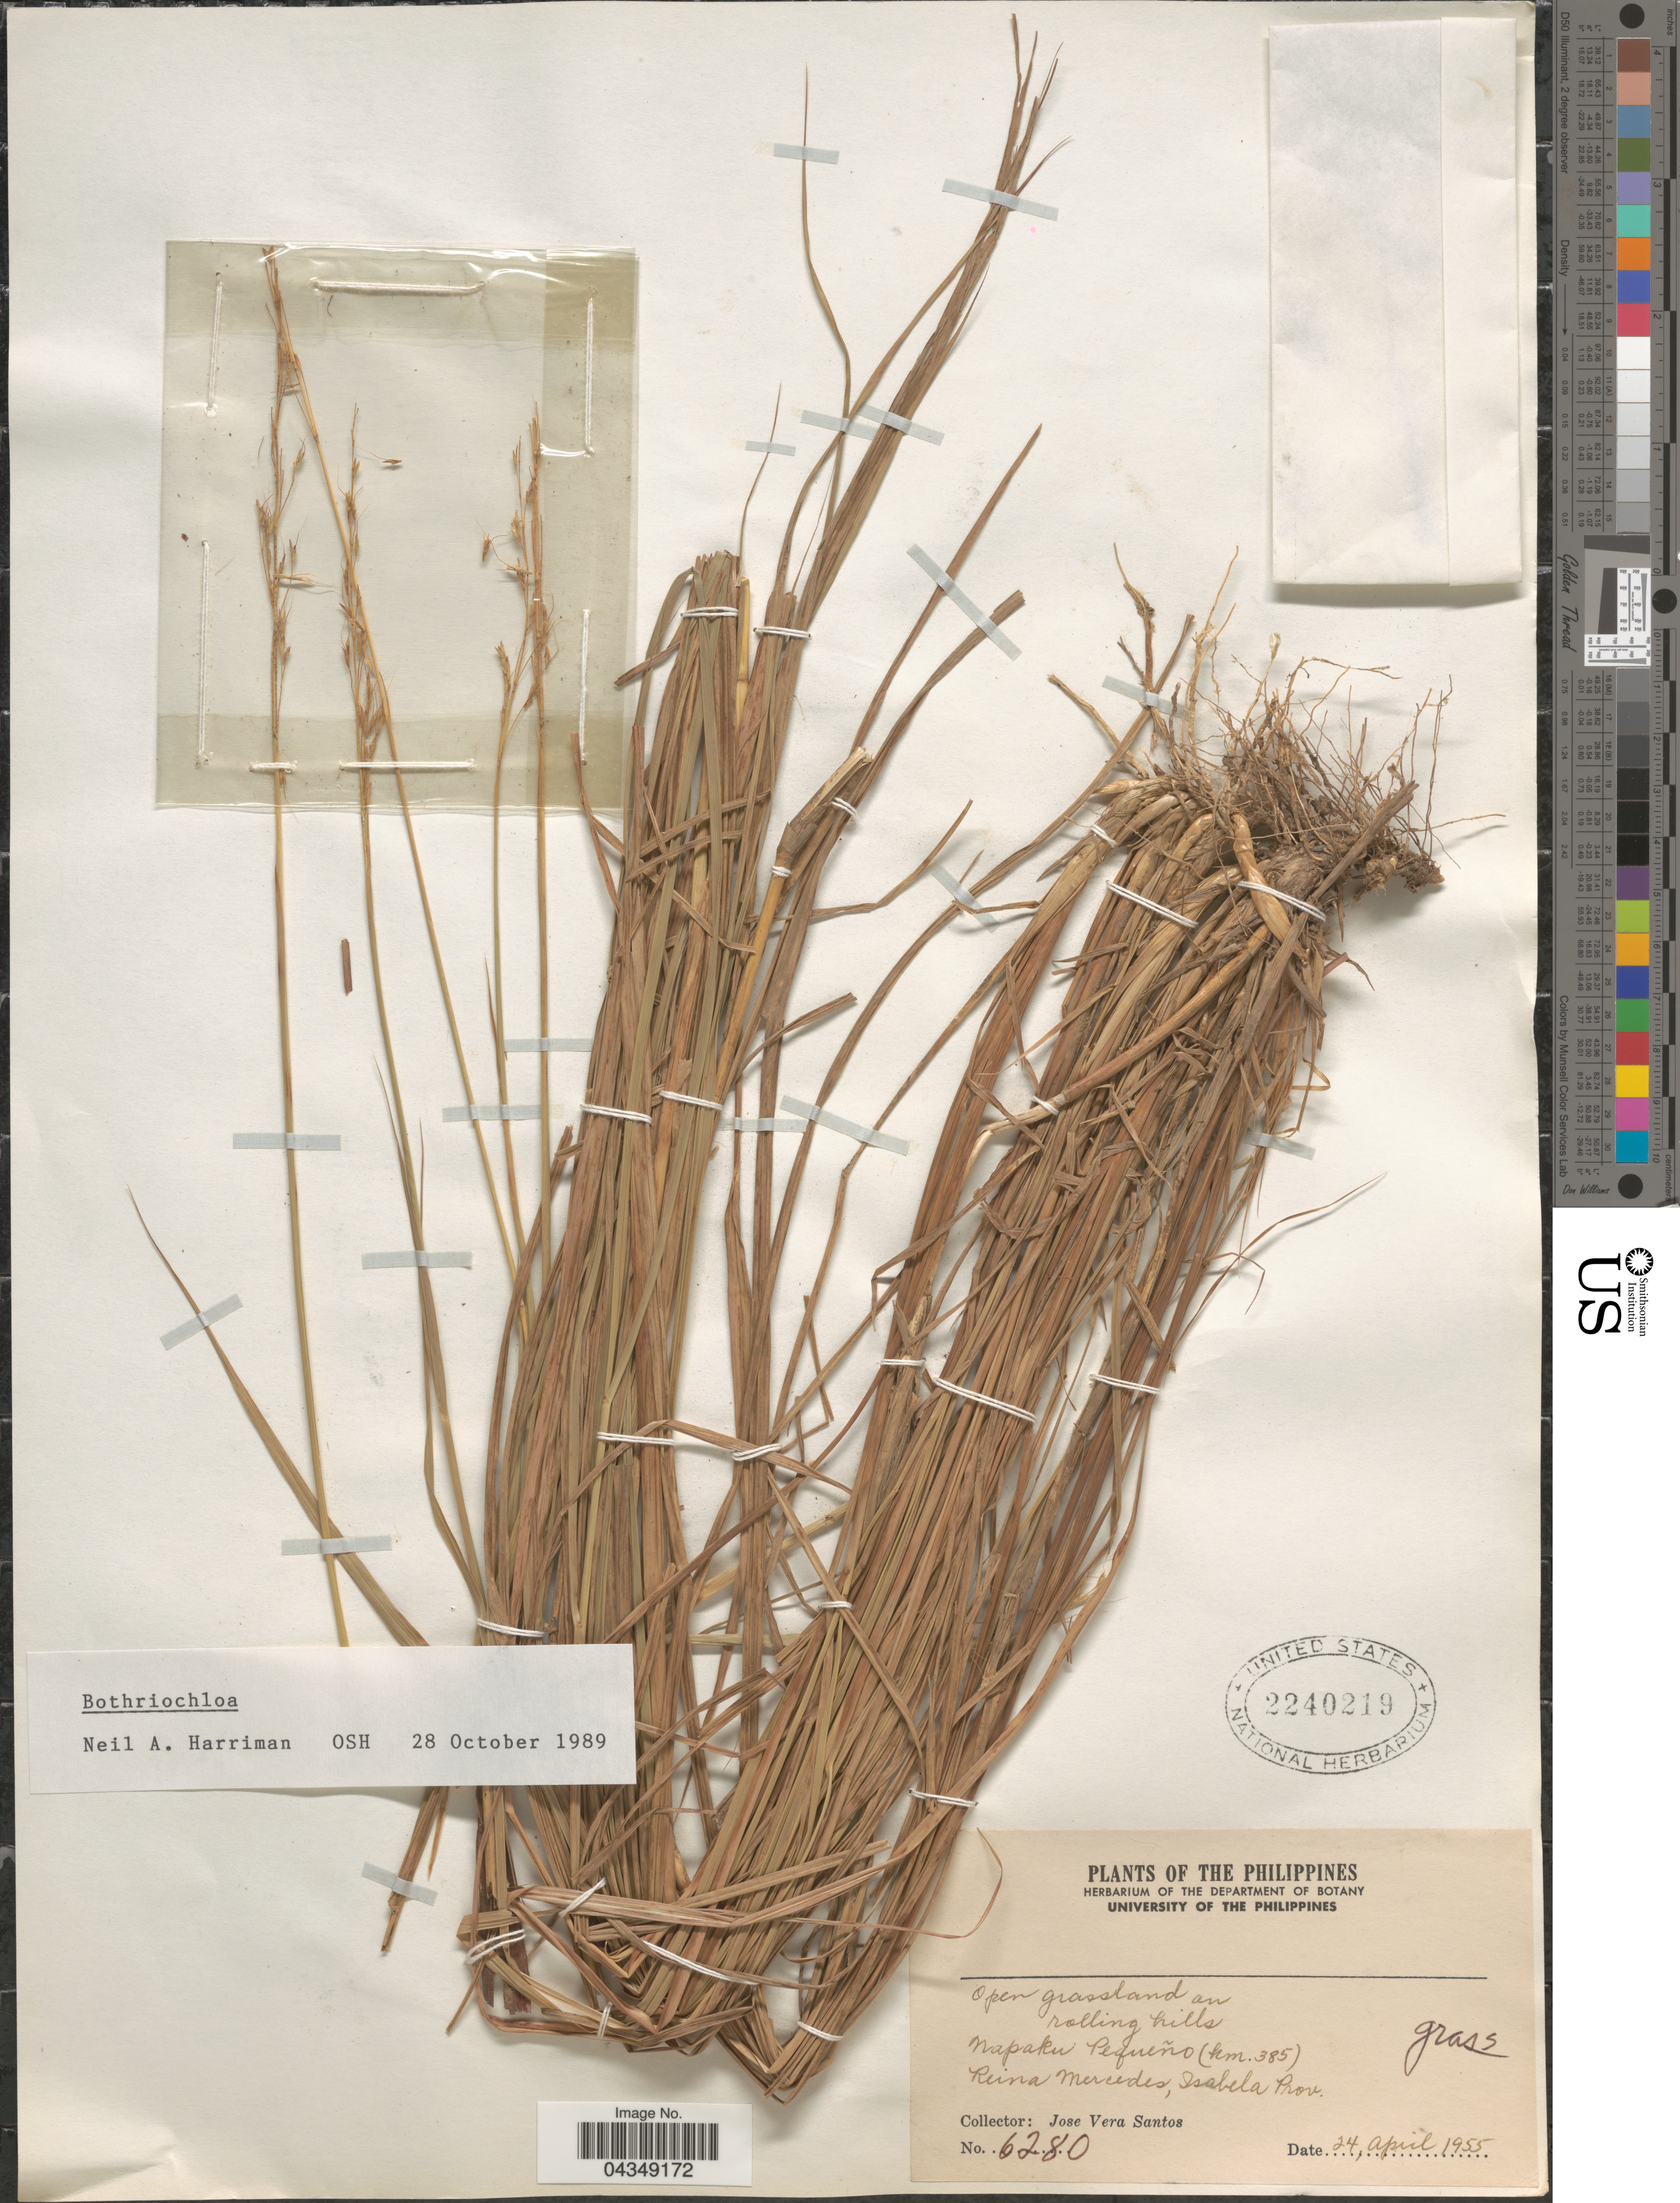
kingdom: Plantae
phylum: Tracheophyta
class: Liliopsida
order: Poales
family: Poaceae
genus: Bothriochloa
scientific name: Bothriochloa sp.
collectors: J. Santos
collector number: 6280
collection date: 1955-04-24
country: Philippines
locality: On rolling hills. Napaku Pequeño (km. 385) Reina Mercedes, Isabela Prov.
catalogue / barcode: US 2240219